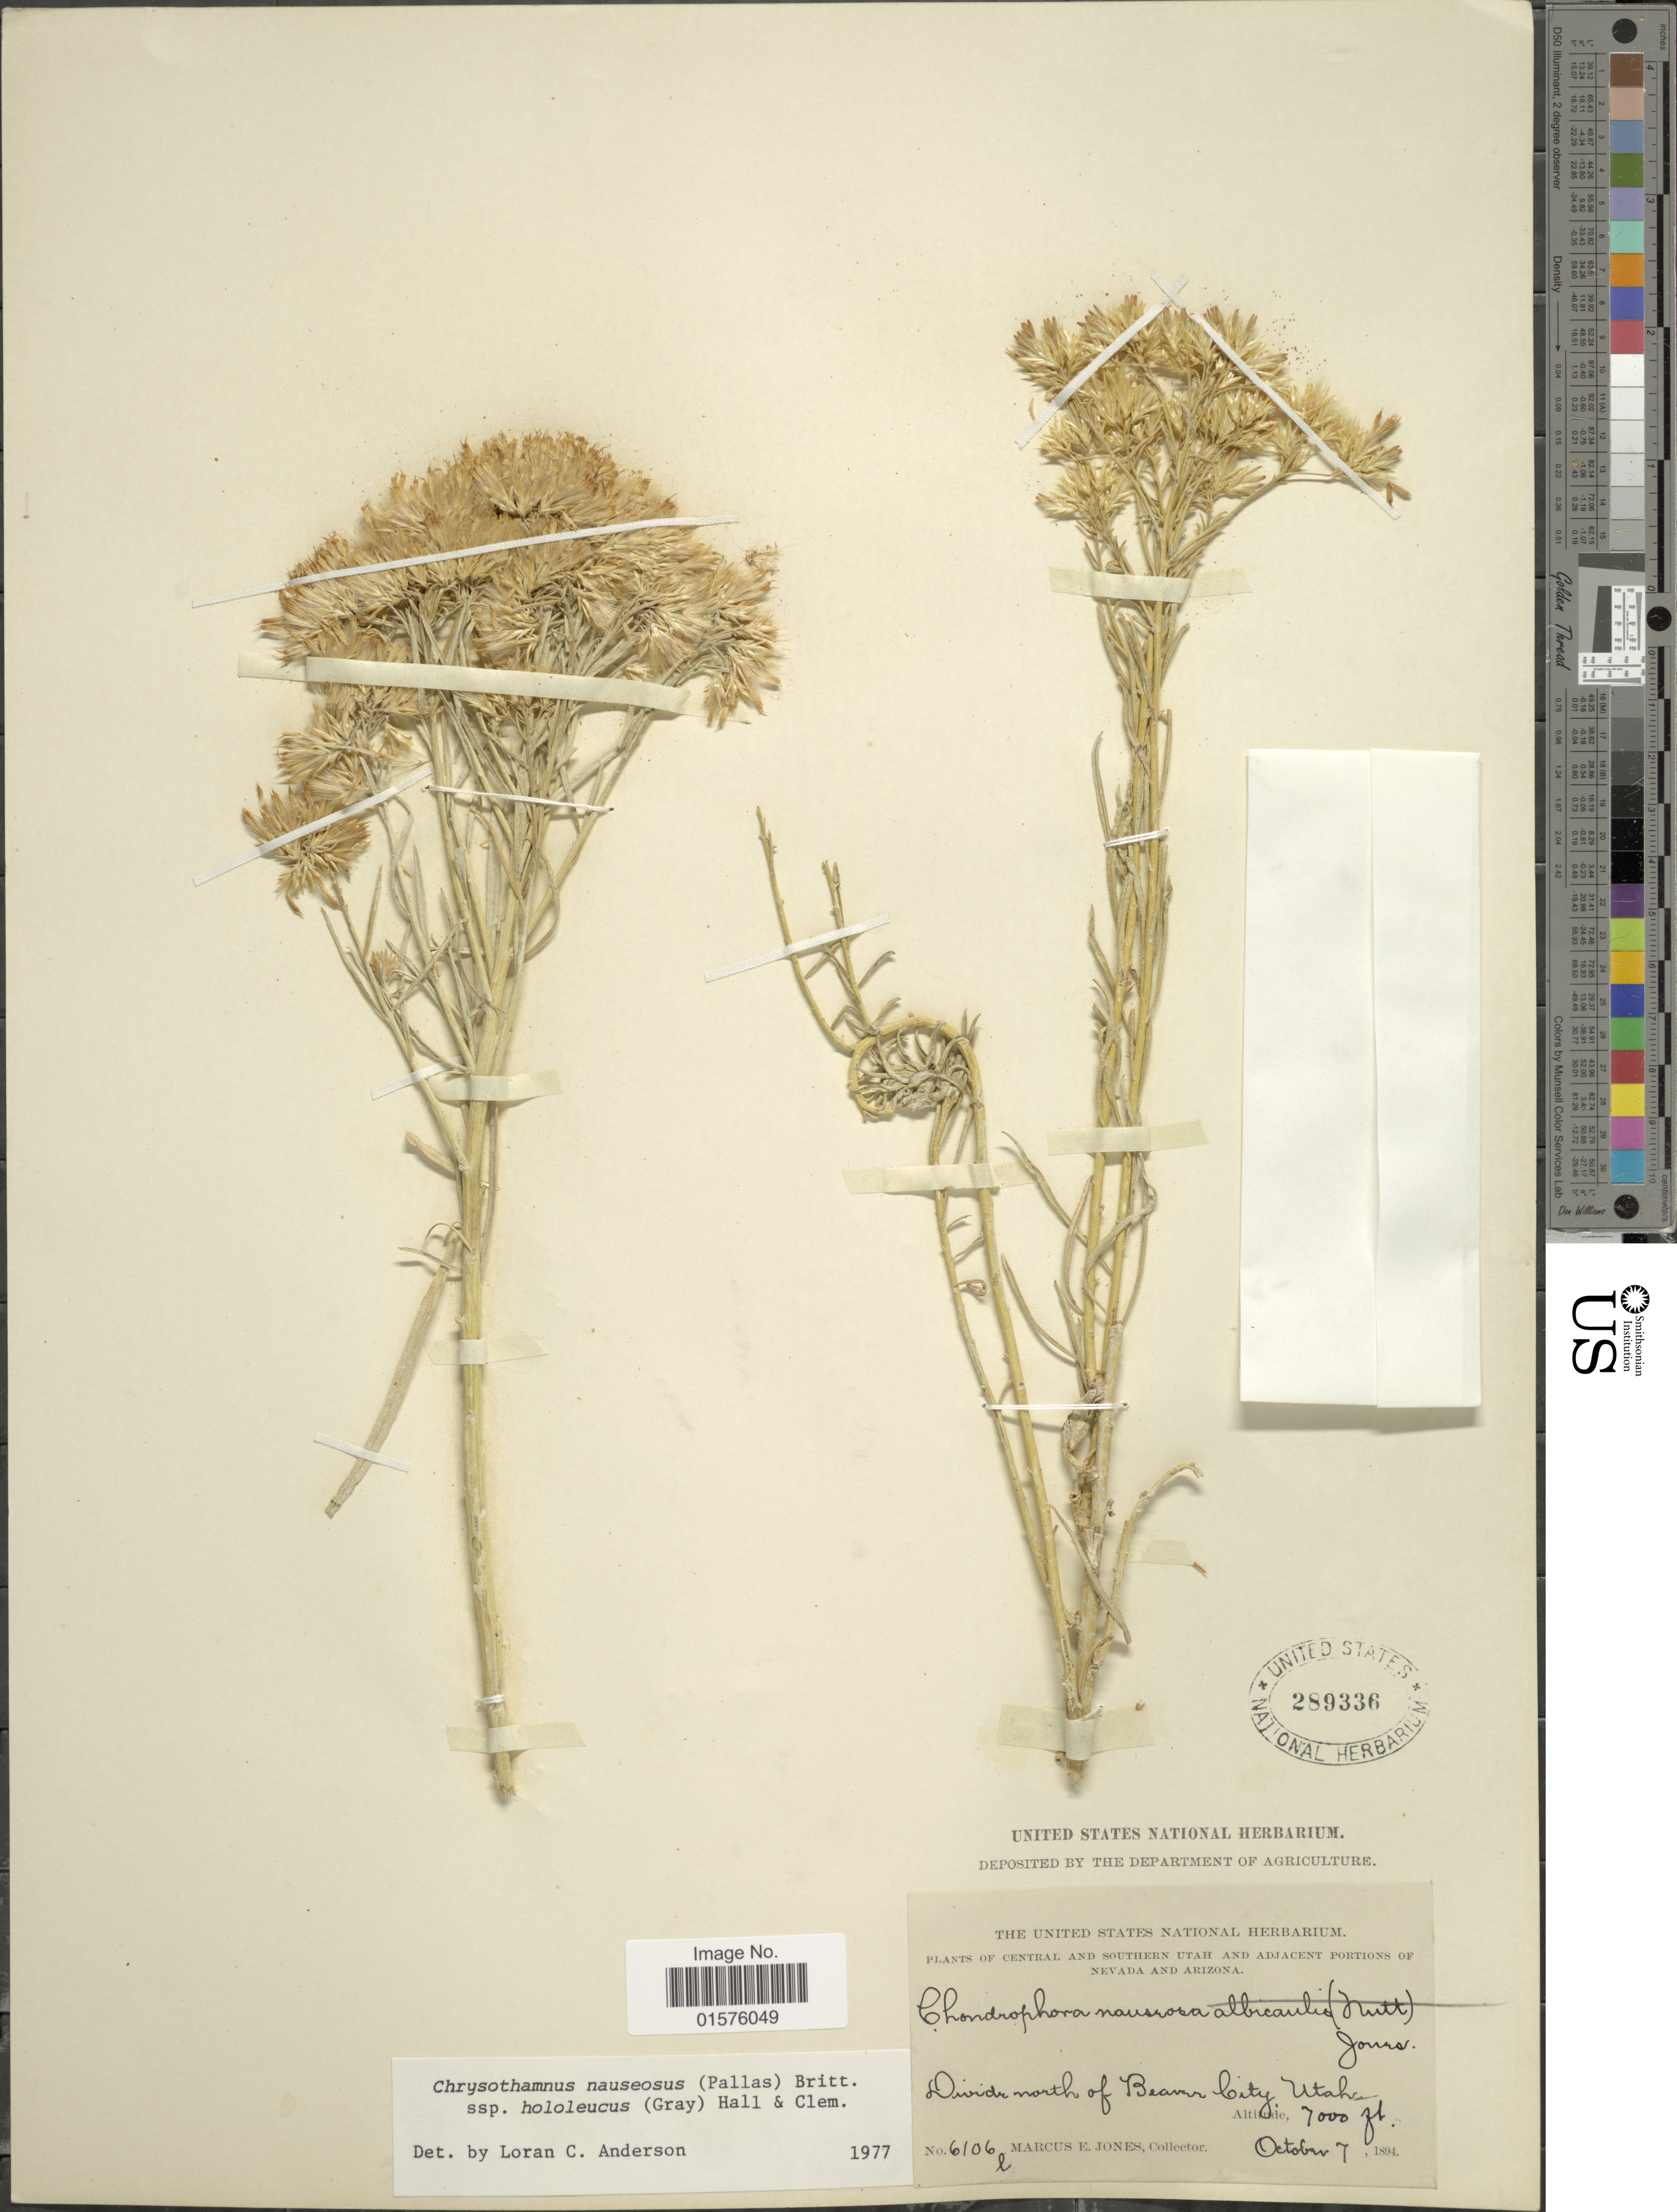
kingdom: Plantae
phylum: Tracheophyta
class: Magnoliopsida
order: Asterales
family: Asteraceae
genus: Ericameria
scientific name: Ericameria nauseosa var. hololeuca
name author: (A. Gray) G.L. Nesom & G.I. Baird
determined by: Urbatsch, Lowell E., Curator (LSU), Louisiana State University (UNITED STATES)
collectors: M. E. Jones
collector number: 6106l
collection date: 1894-10-07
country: United States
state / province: Utah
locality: Southern Utah, Divide north of Beaver City, Utah.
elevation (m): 2134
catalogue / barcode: US 289336